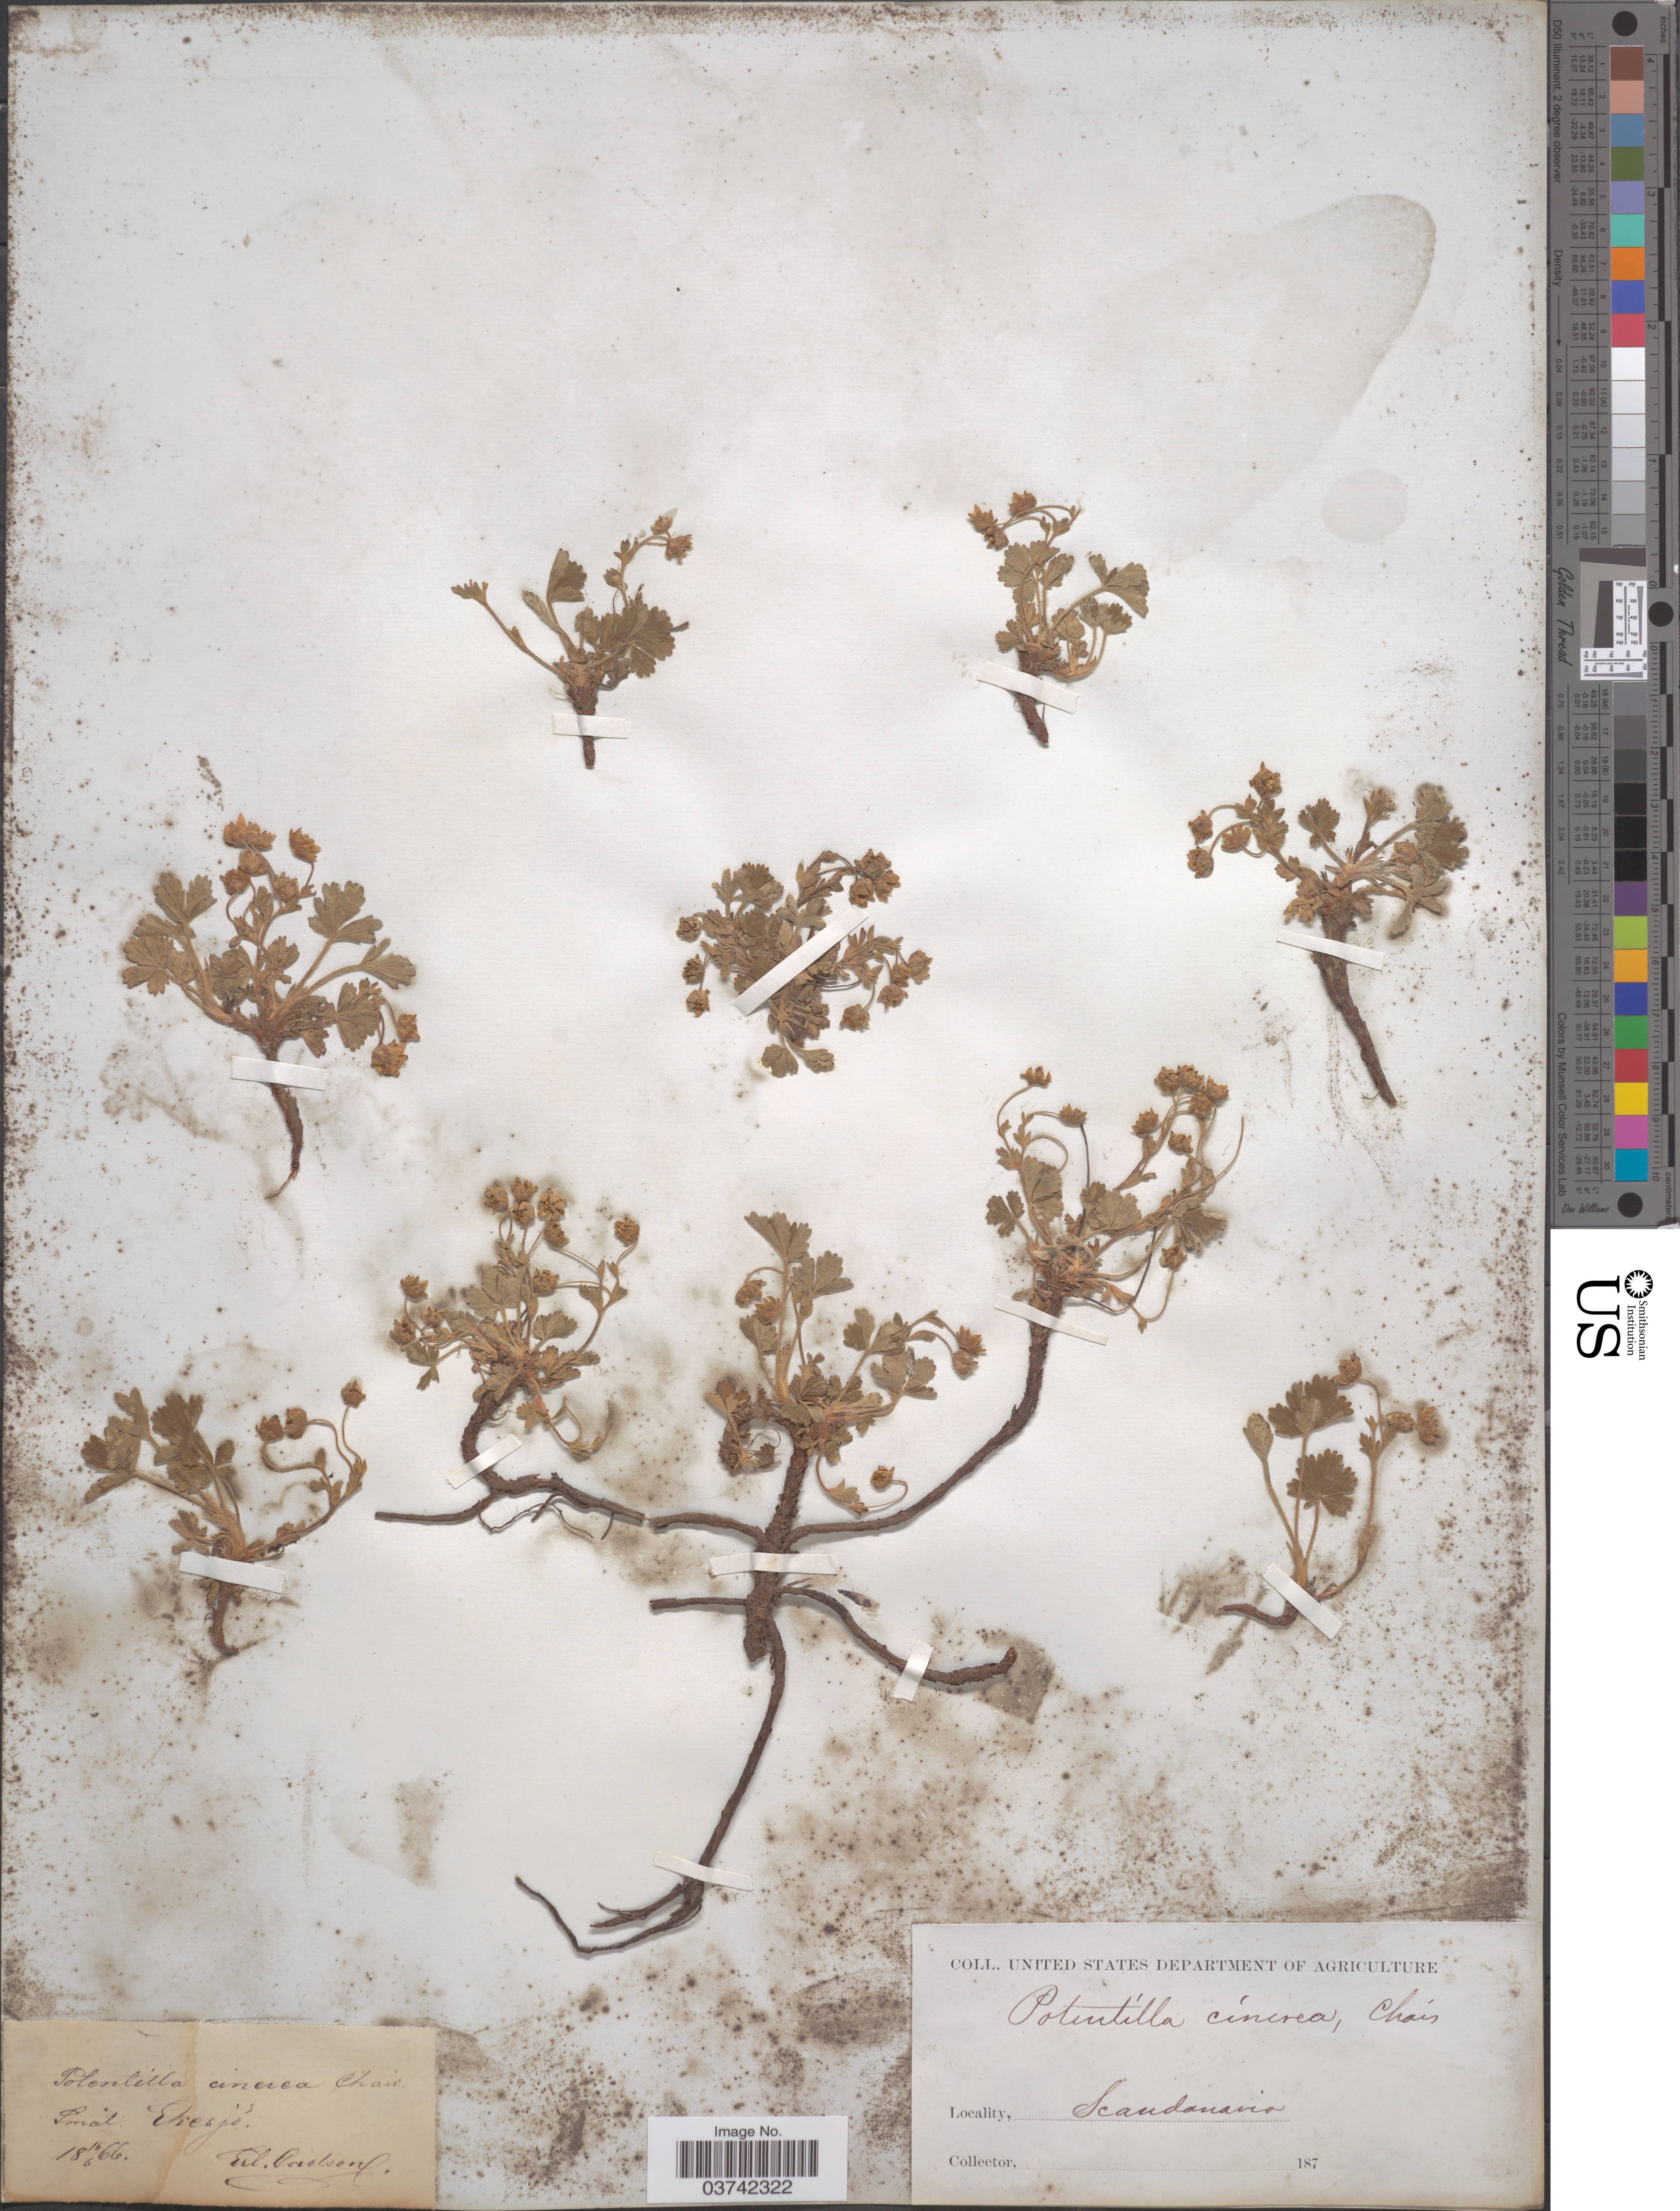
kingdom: Plantae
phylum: Tracheophyta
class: Magnoliopsida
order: Rosales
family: Rosaceae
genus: Potentilla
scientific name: Potentilla cinerea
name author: Chaix ex Vill.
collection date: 1866-06-16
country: Sweden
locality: Scandanavia. Smål. Ekesjó.